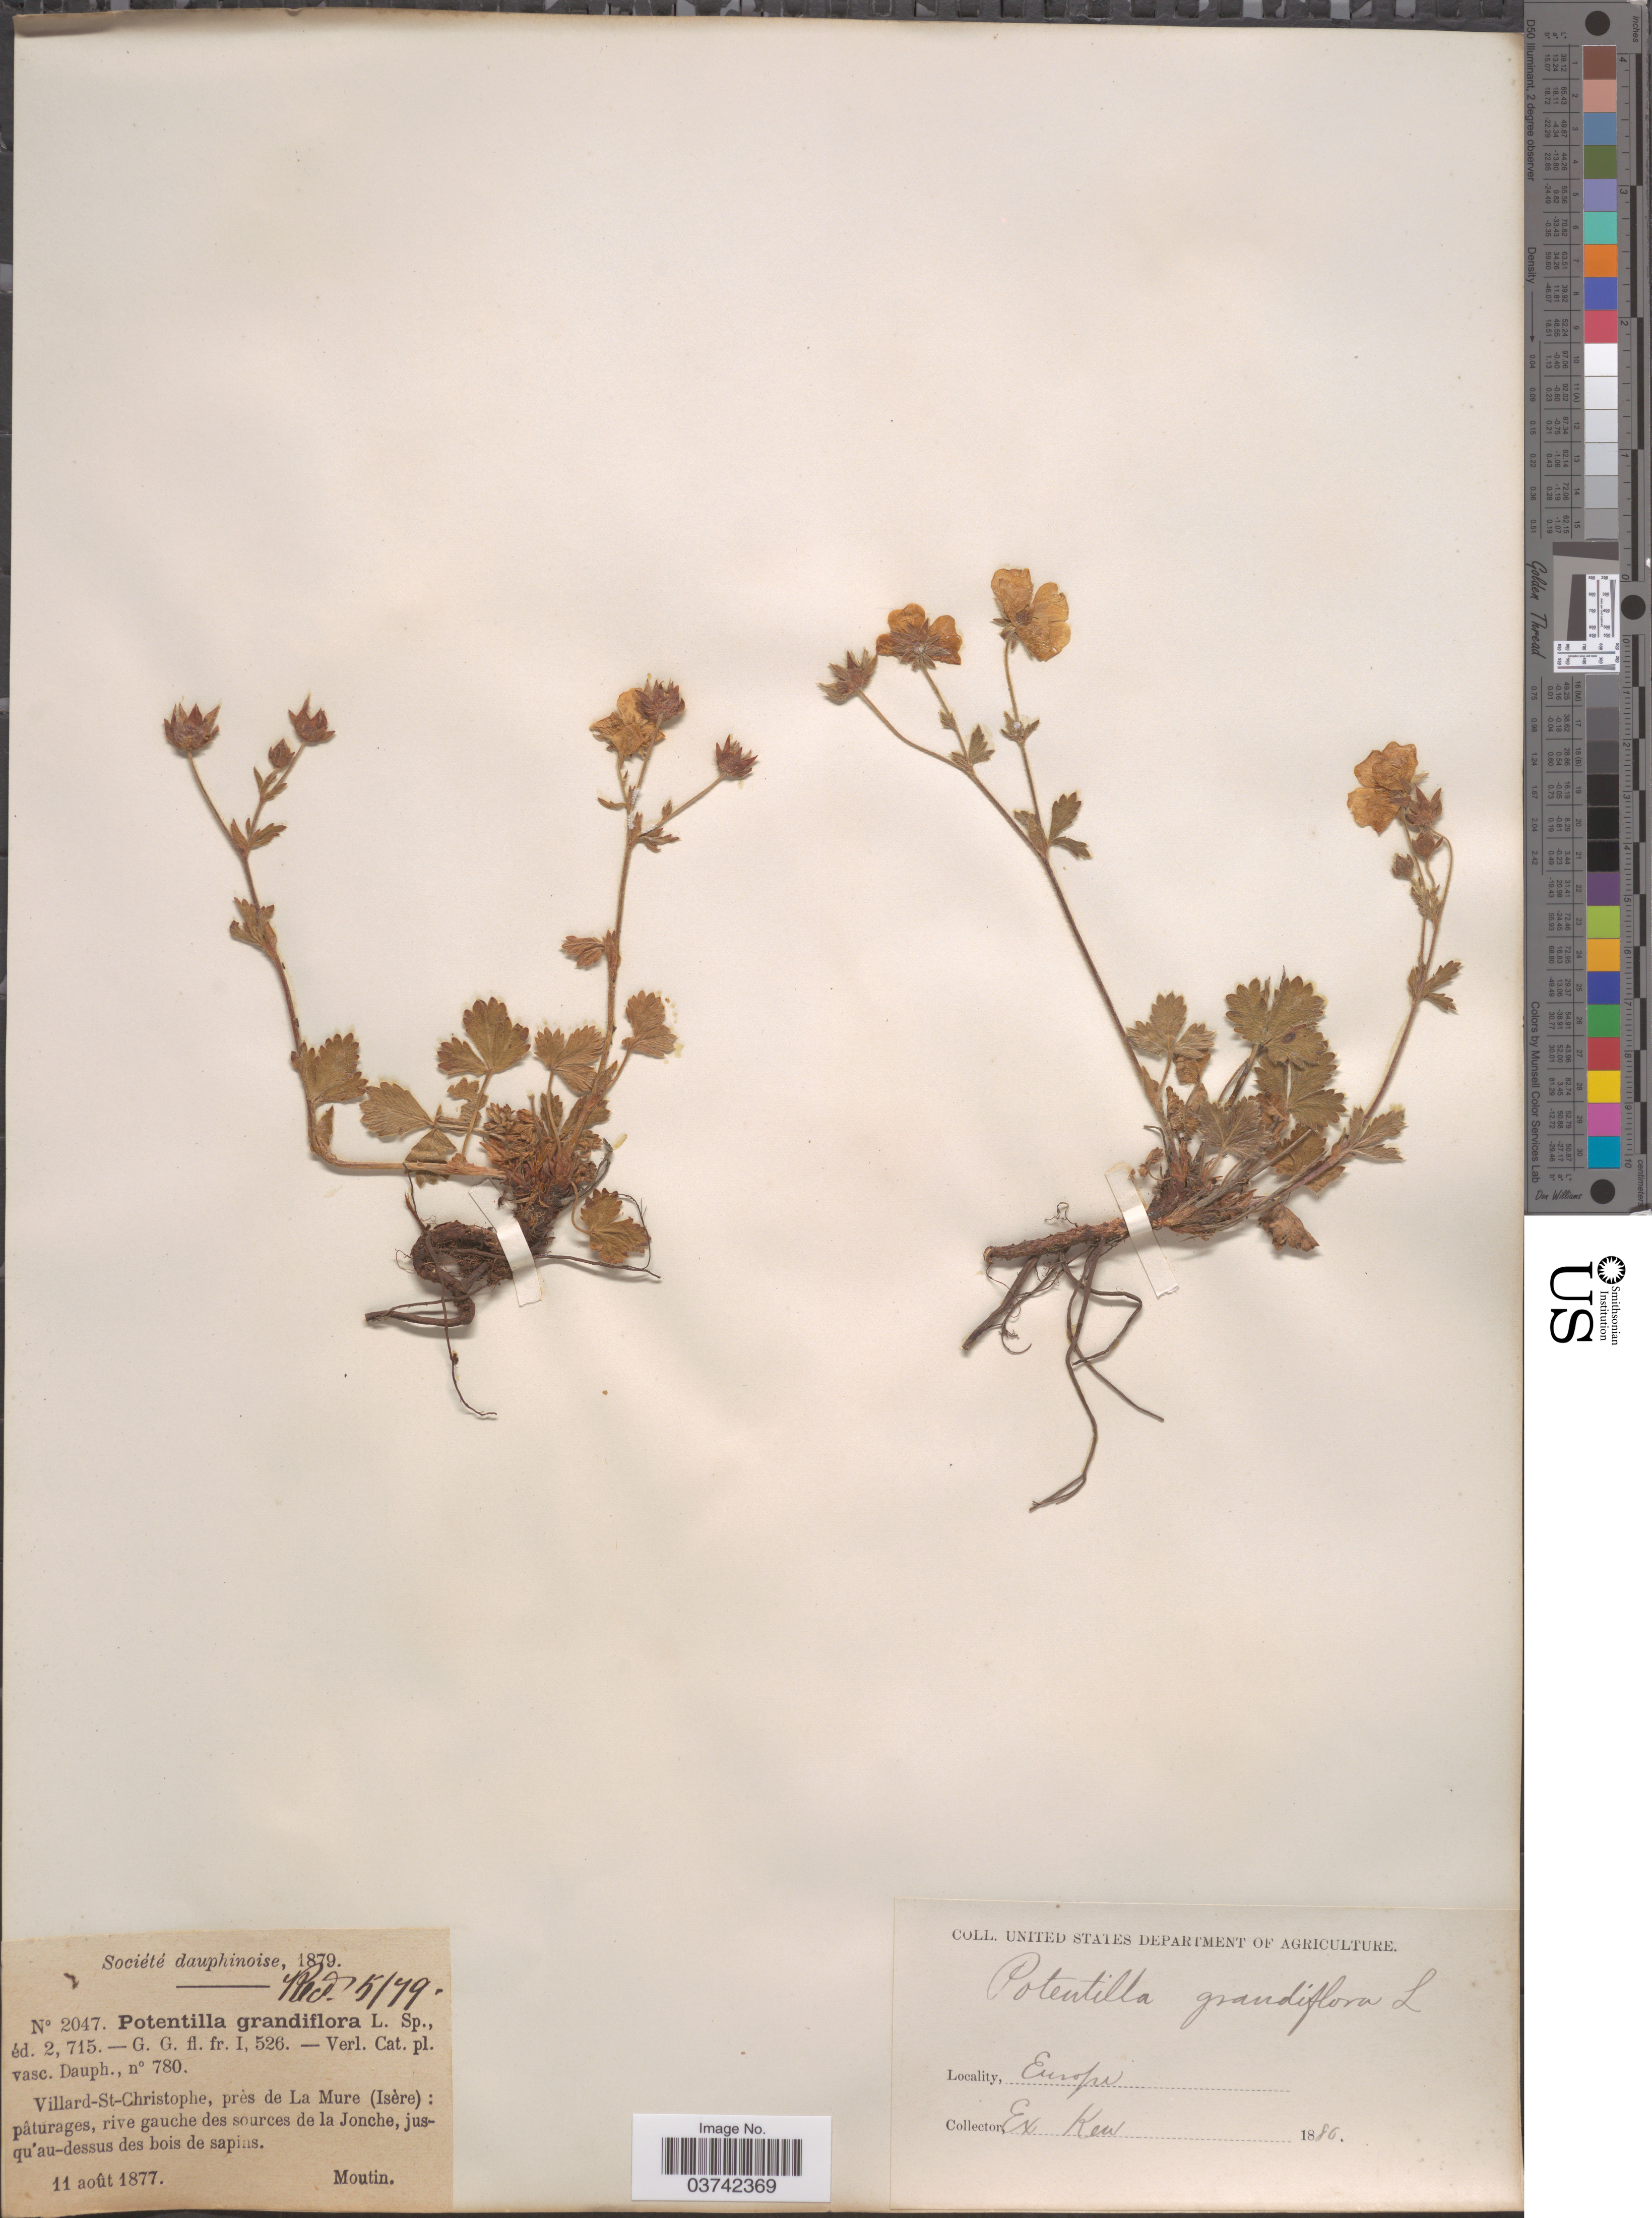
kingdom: Plantae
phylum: Tracheophyta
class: Magnoliopsida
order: Rosales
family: Rosaceae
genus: Potentilla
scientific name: Potentilla grandiflora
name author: L.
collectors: Moutin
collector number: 2047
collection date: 1877-08-11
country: France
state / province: Auvergne-Rhône-Alpes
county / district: Isère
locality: Europe. Villard-St-Christophe, près de La Mure (Isère): pâturages, rive gauche des sources de la Jonche.